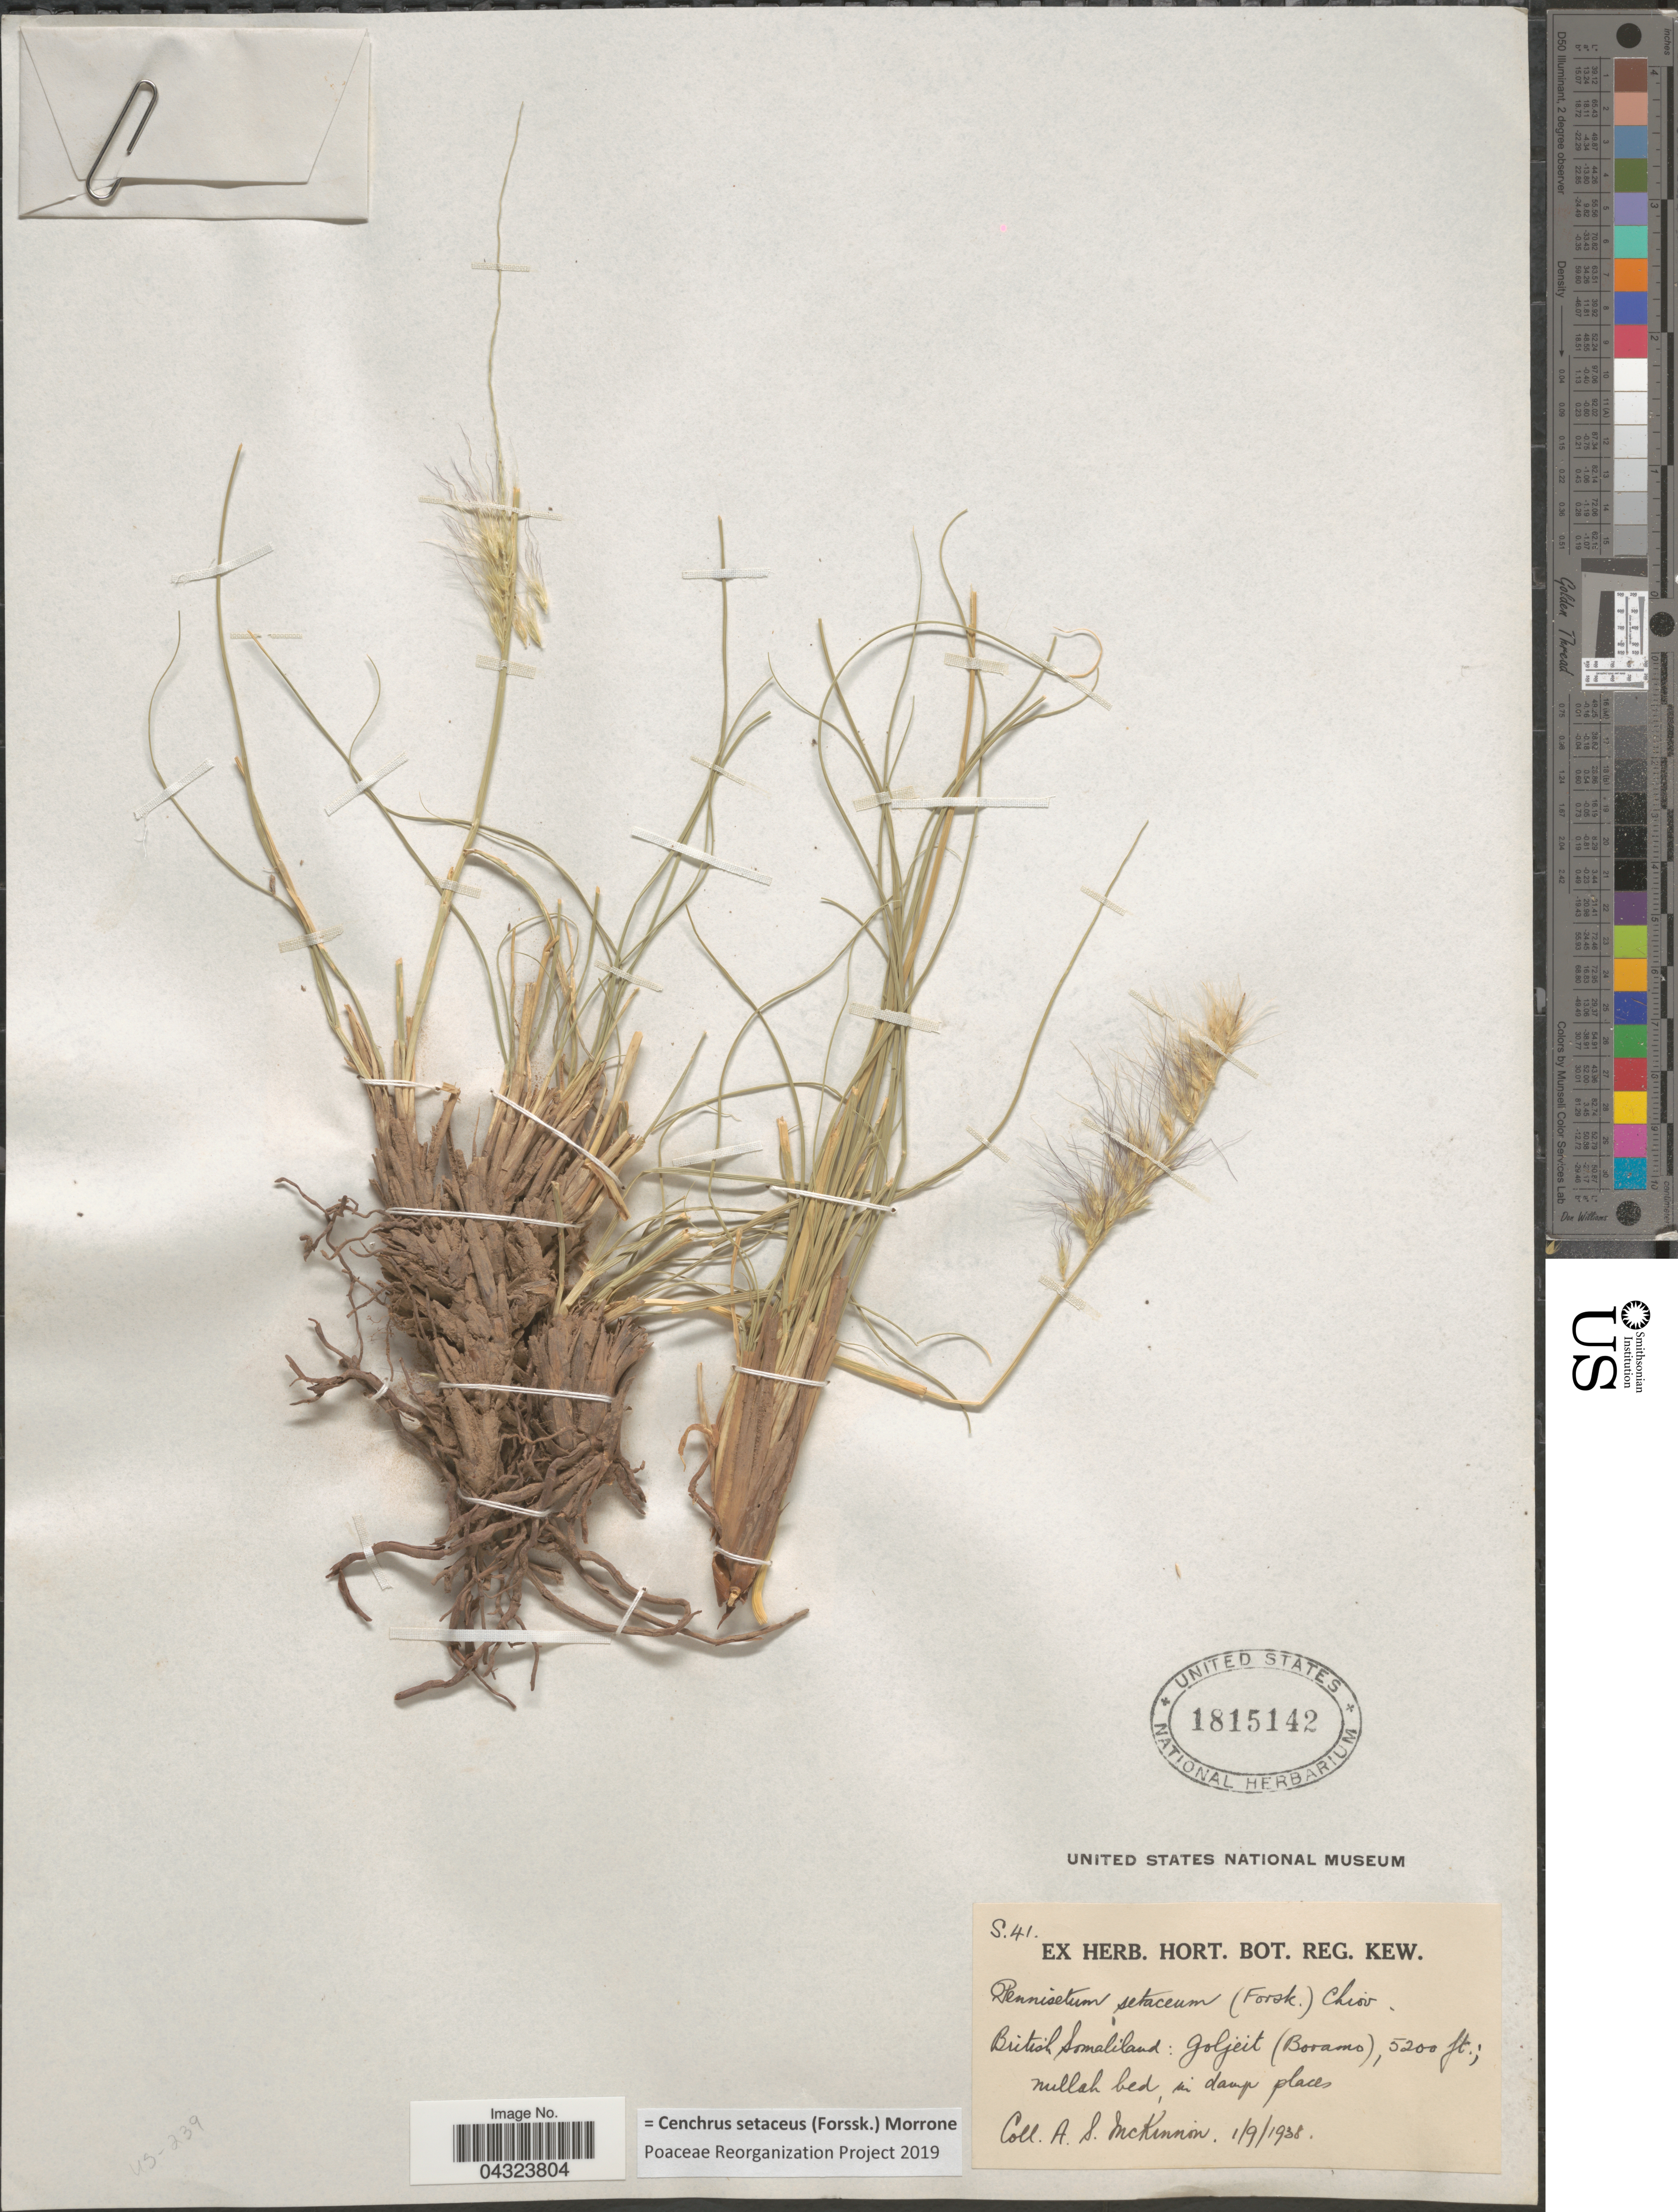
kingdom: Plantae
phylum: Tracheophyta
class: Liliopsida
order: Poales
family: Poaceae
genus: Cenchrus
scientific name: Cenchrus setaceus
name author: (Forssk.) Morrone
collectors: A. Mckinnon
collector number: s.41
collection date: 1938-09-01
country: Somalia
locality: British Somaliland: Goljeit (Boramo).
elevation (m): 1585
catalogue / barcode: US 1815142